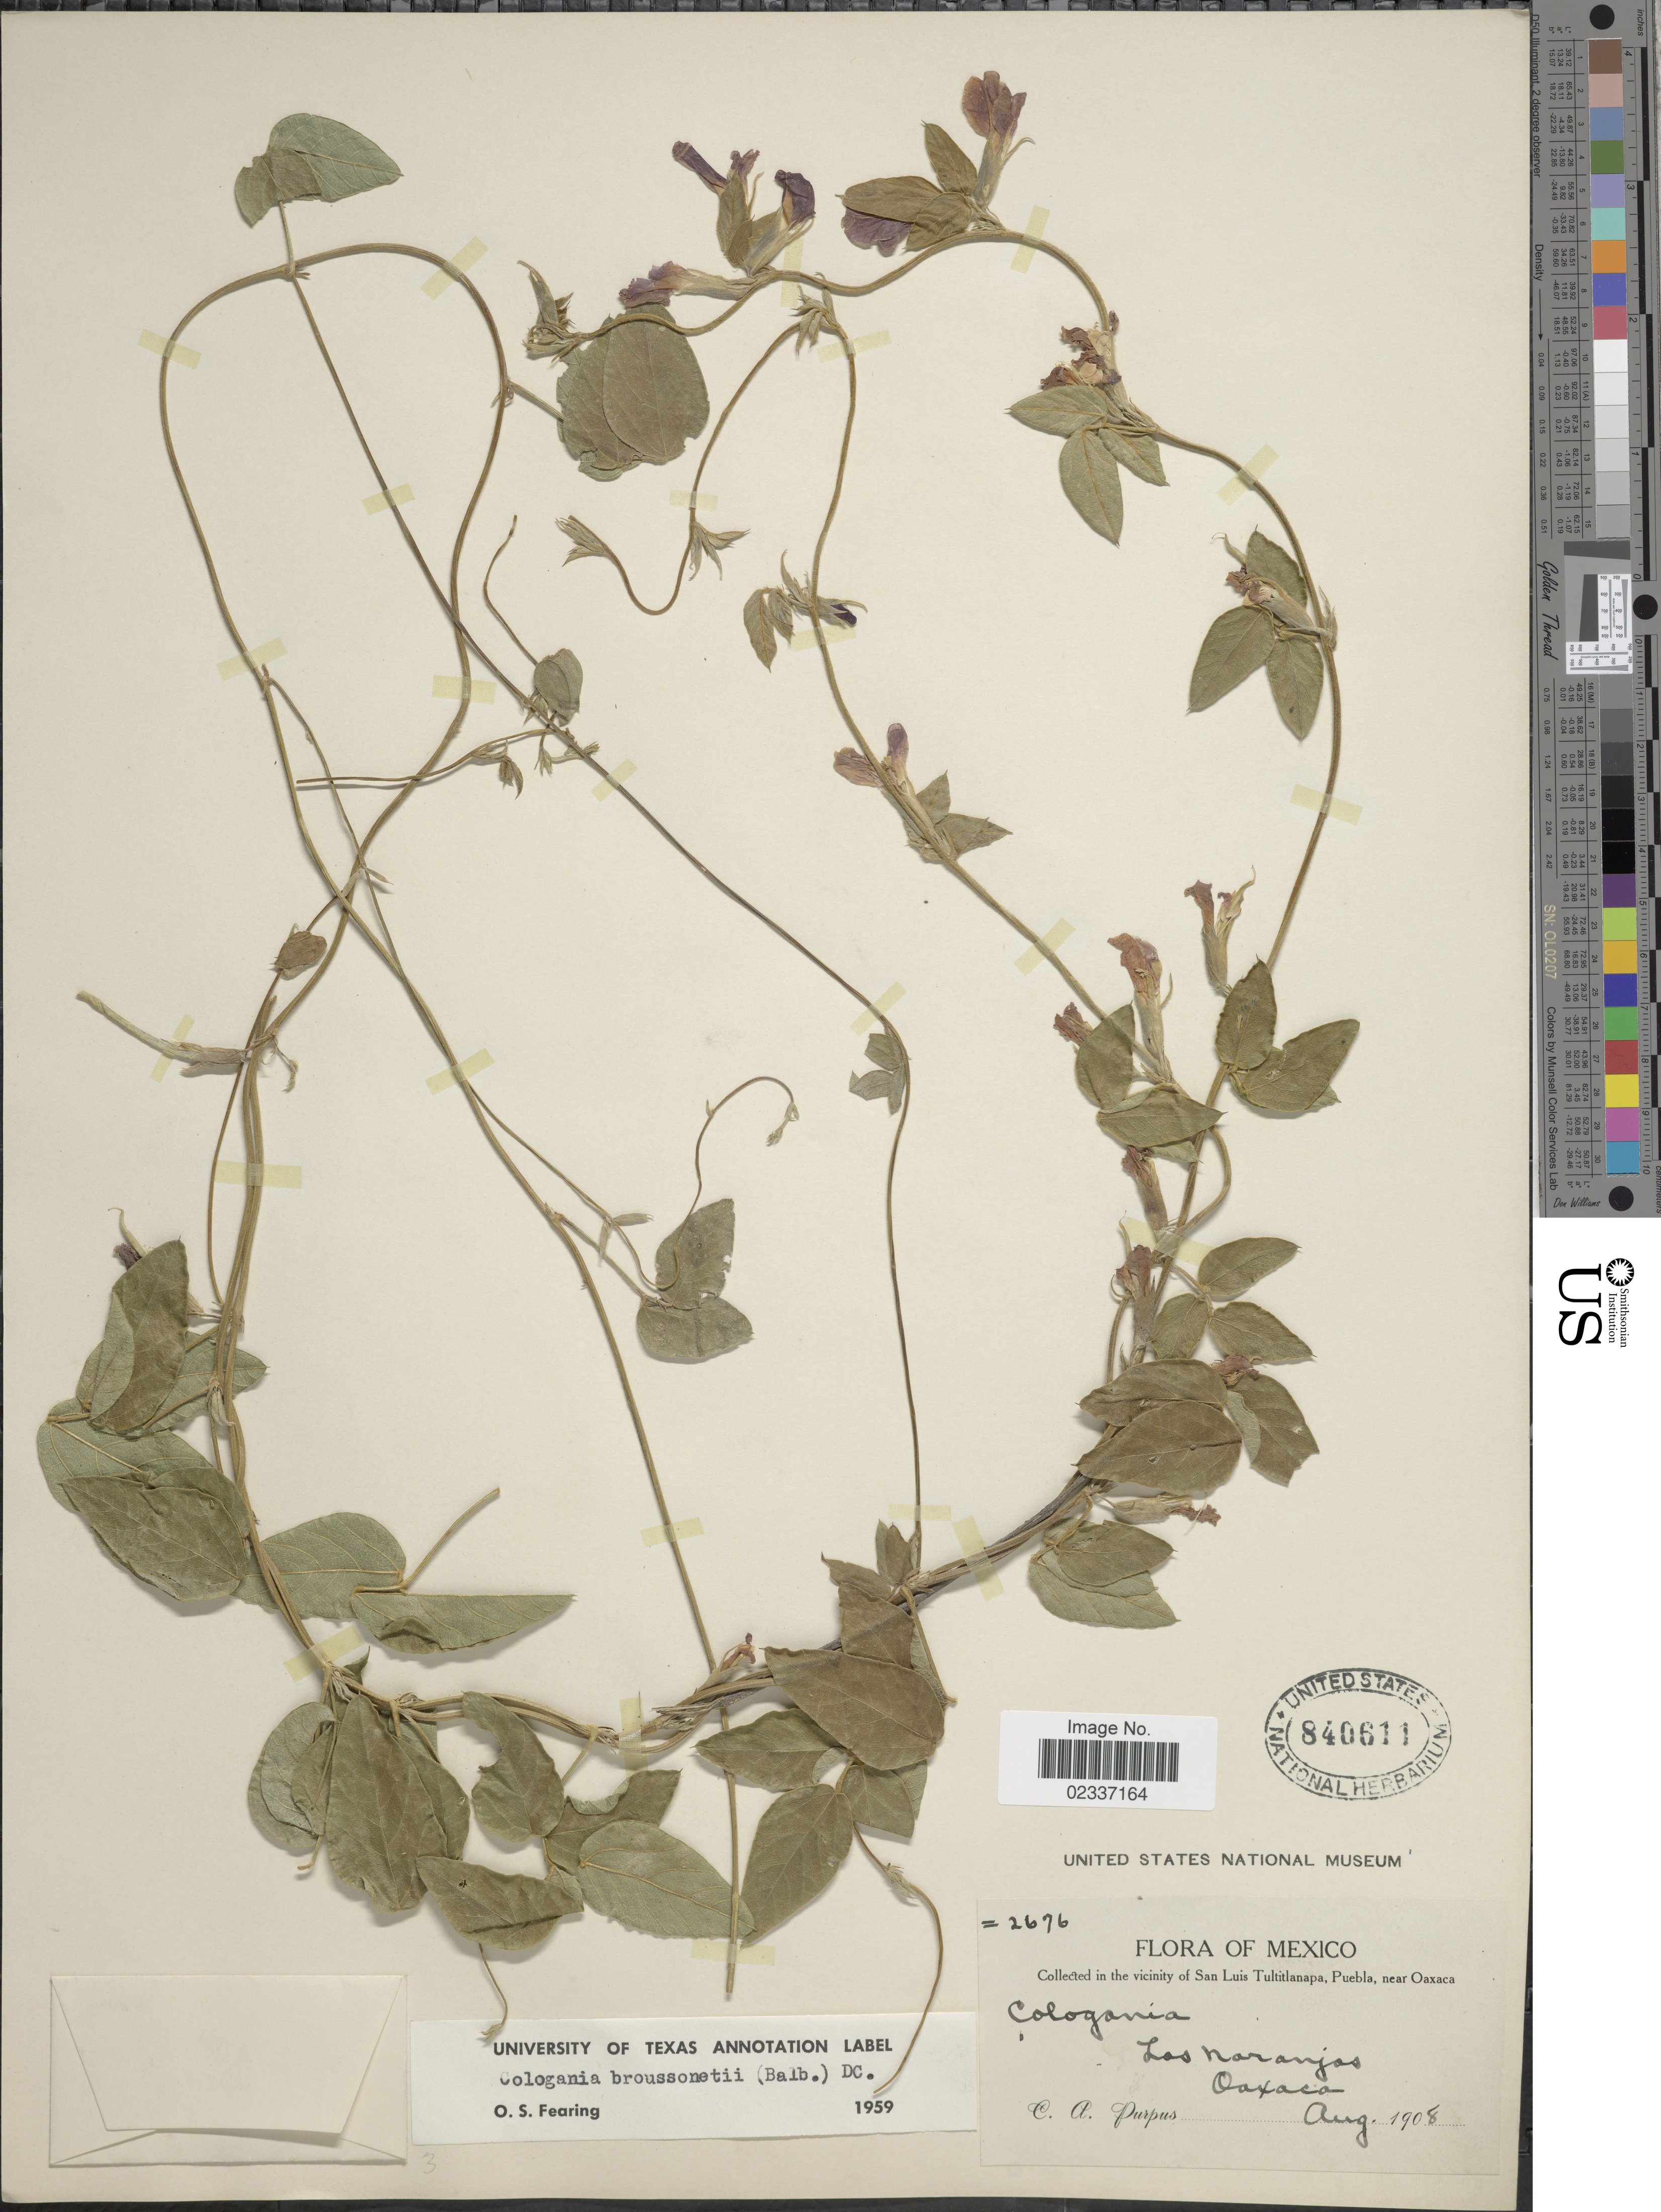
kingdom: Plantae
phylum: Tracheophyta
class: Magnoliopsida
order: Fabales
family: Fabaceae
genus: Cologania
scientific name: Cologania broussonetii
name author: (Balb.) DC.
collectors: C. A. Purpus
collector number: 2676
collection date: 1908-08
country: Mexico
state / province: Oaxaca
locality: In the Vicinity of San Luis Tultitlanapa, Puebla, near Oaxaca, Los Naranjos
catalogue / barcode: US 840611